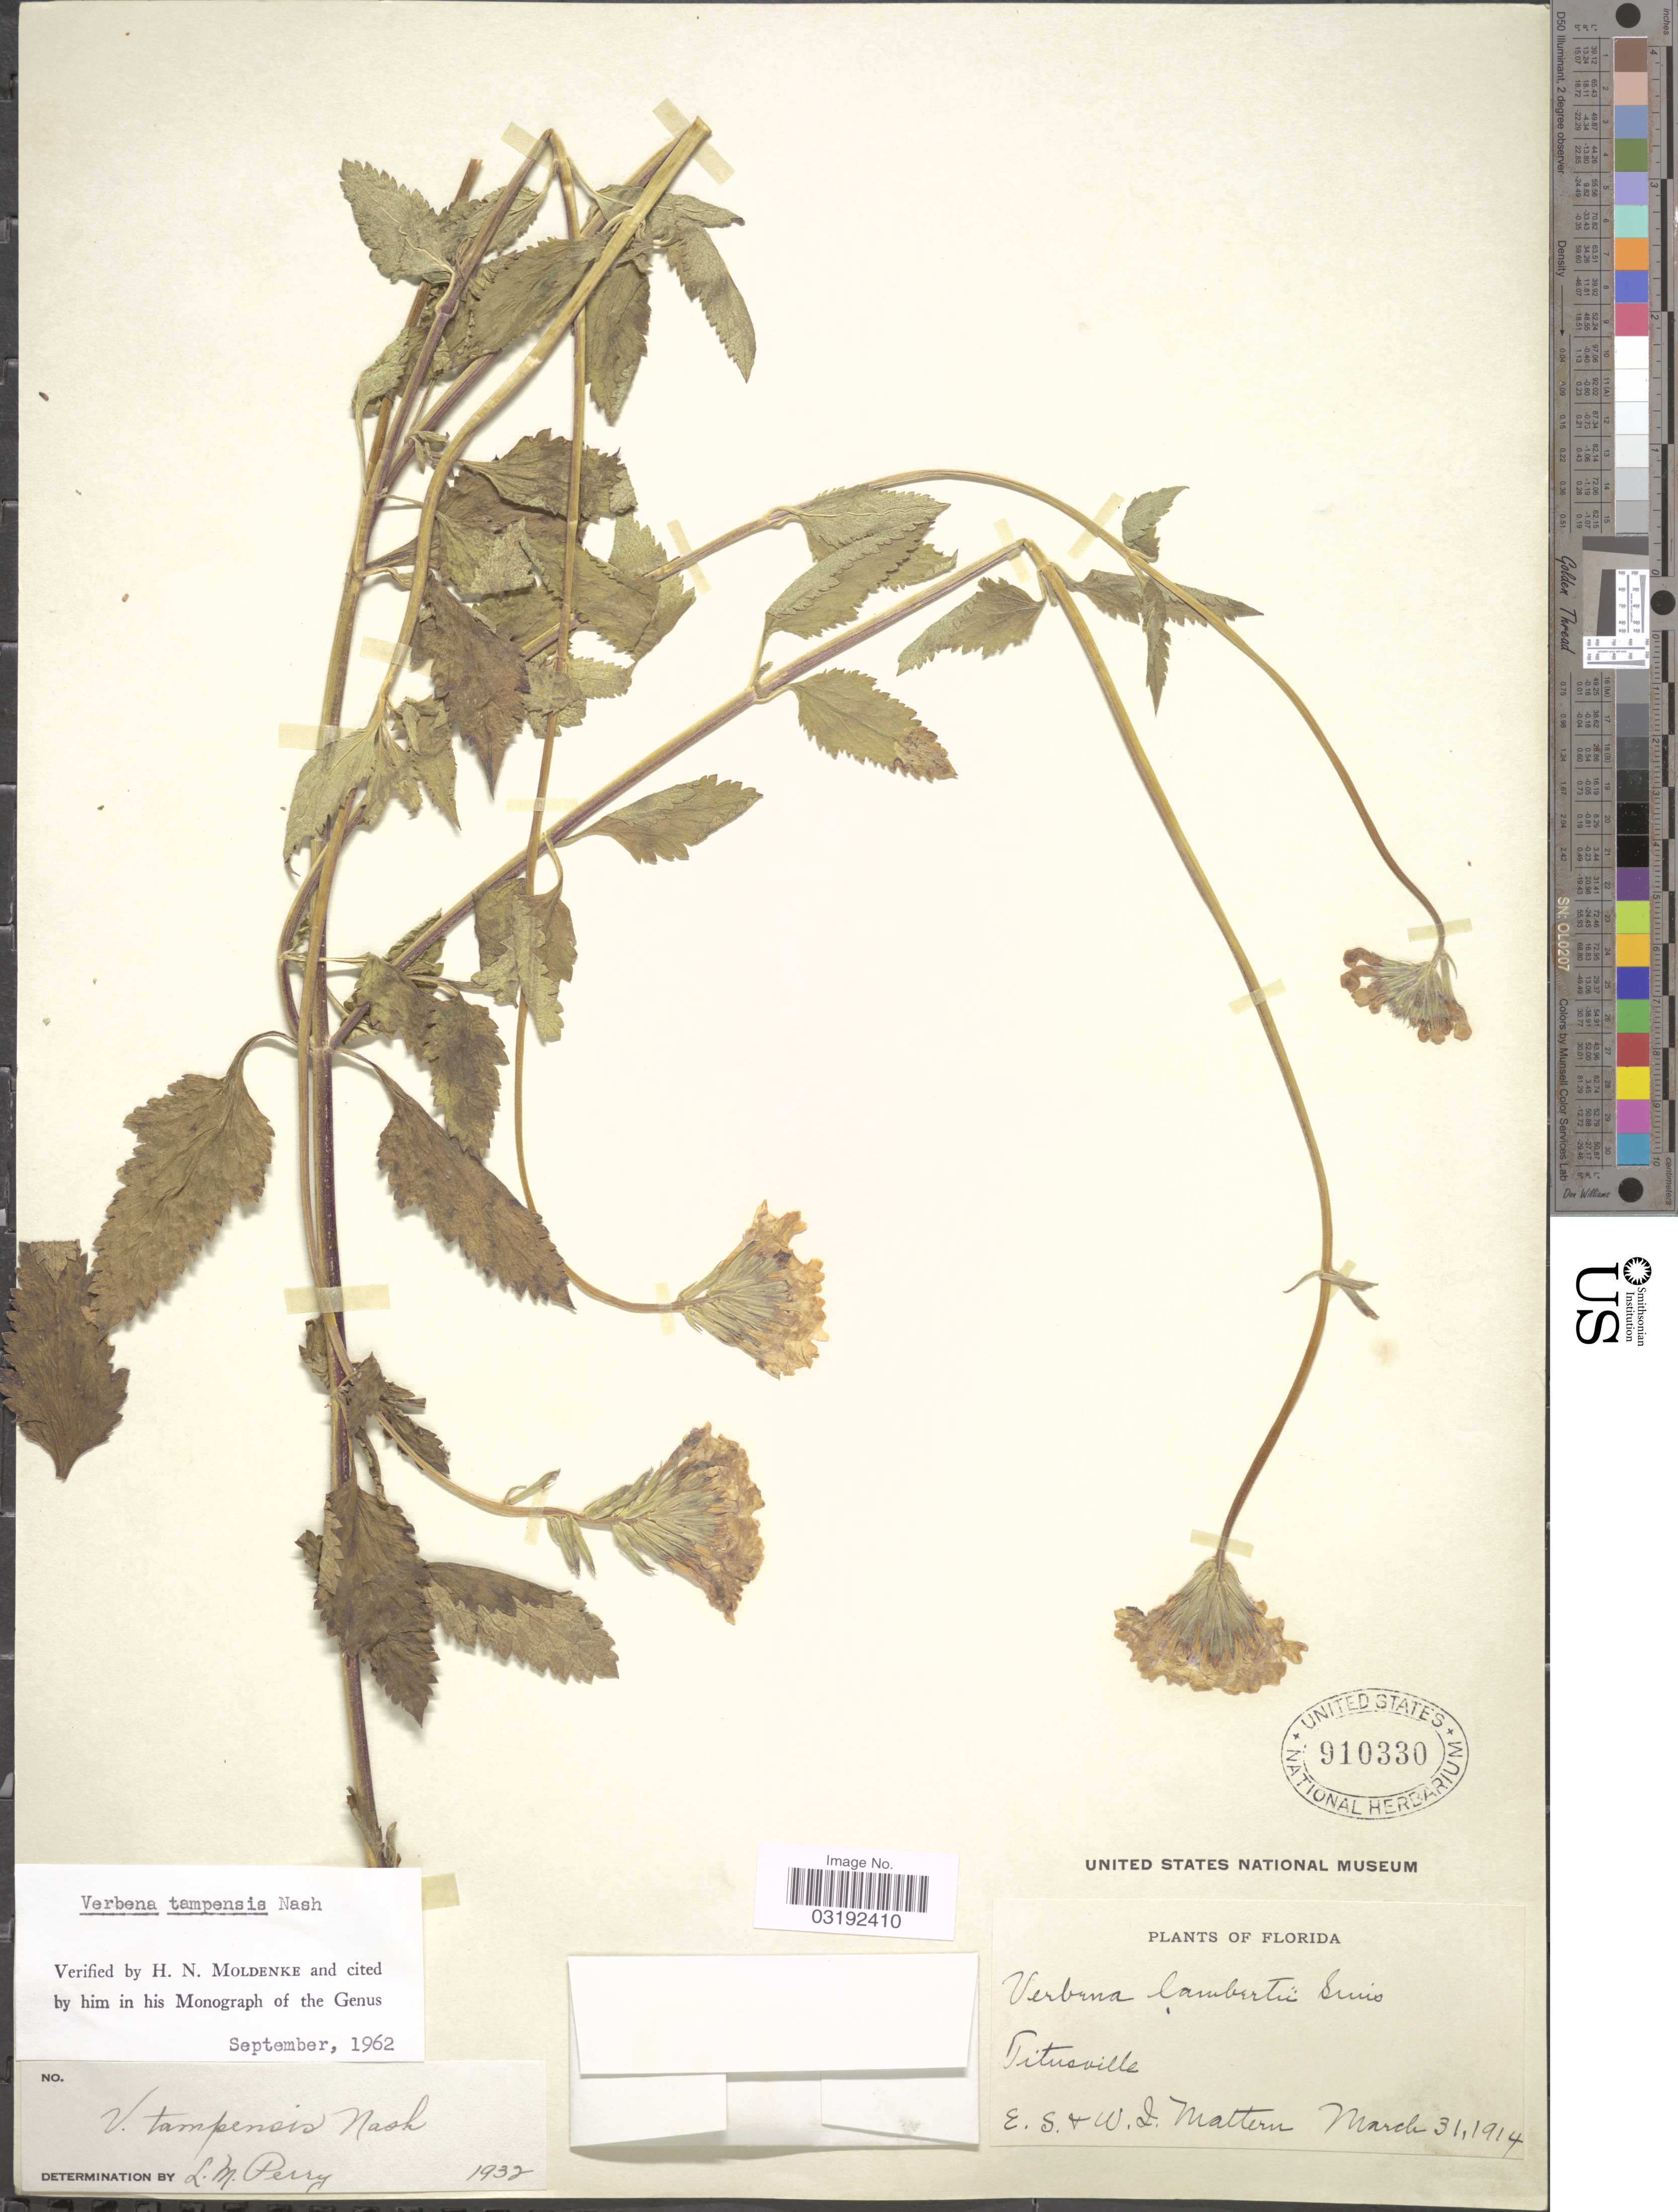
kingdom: Plantae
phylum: Tracheophyta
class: Magnoliopsida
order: Lamiales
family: Verbenaceae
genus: Verbena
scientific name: Verbena tampensis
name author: Nash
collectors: E. Mattern & W. Mattern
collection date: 1914-03-31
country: United States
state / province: Florida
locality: Titusville.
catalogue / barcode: US 910330